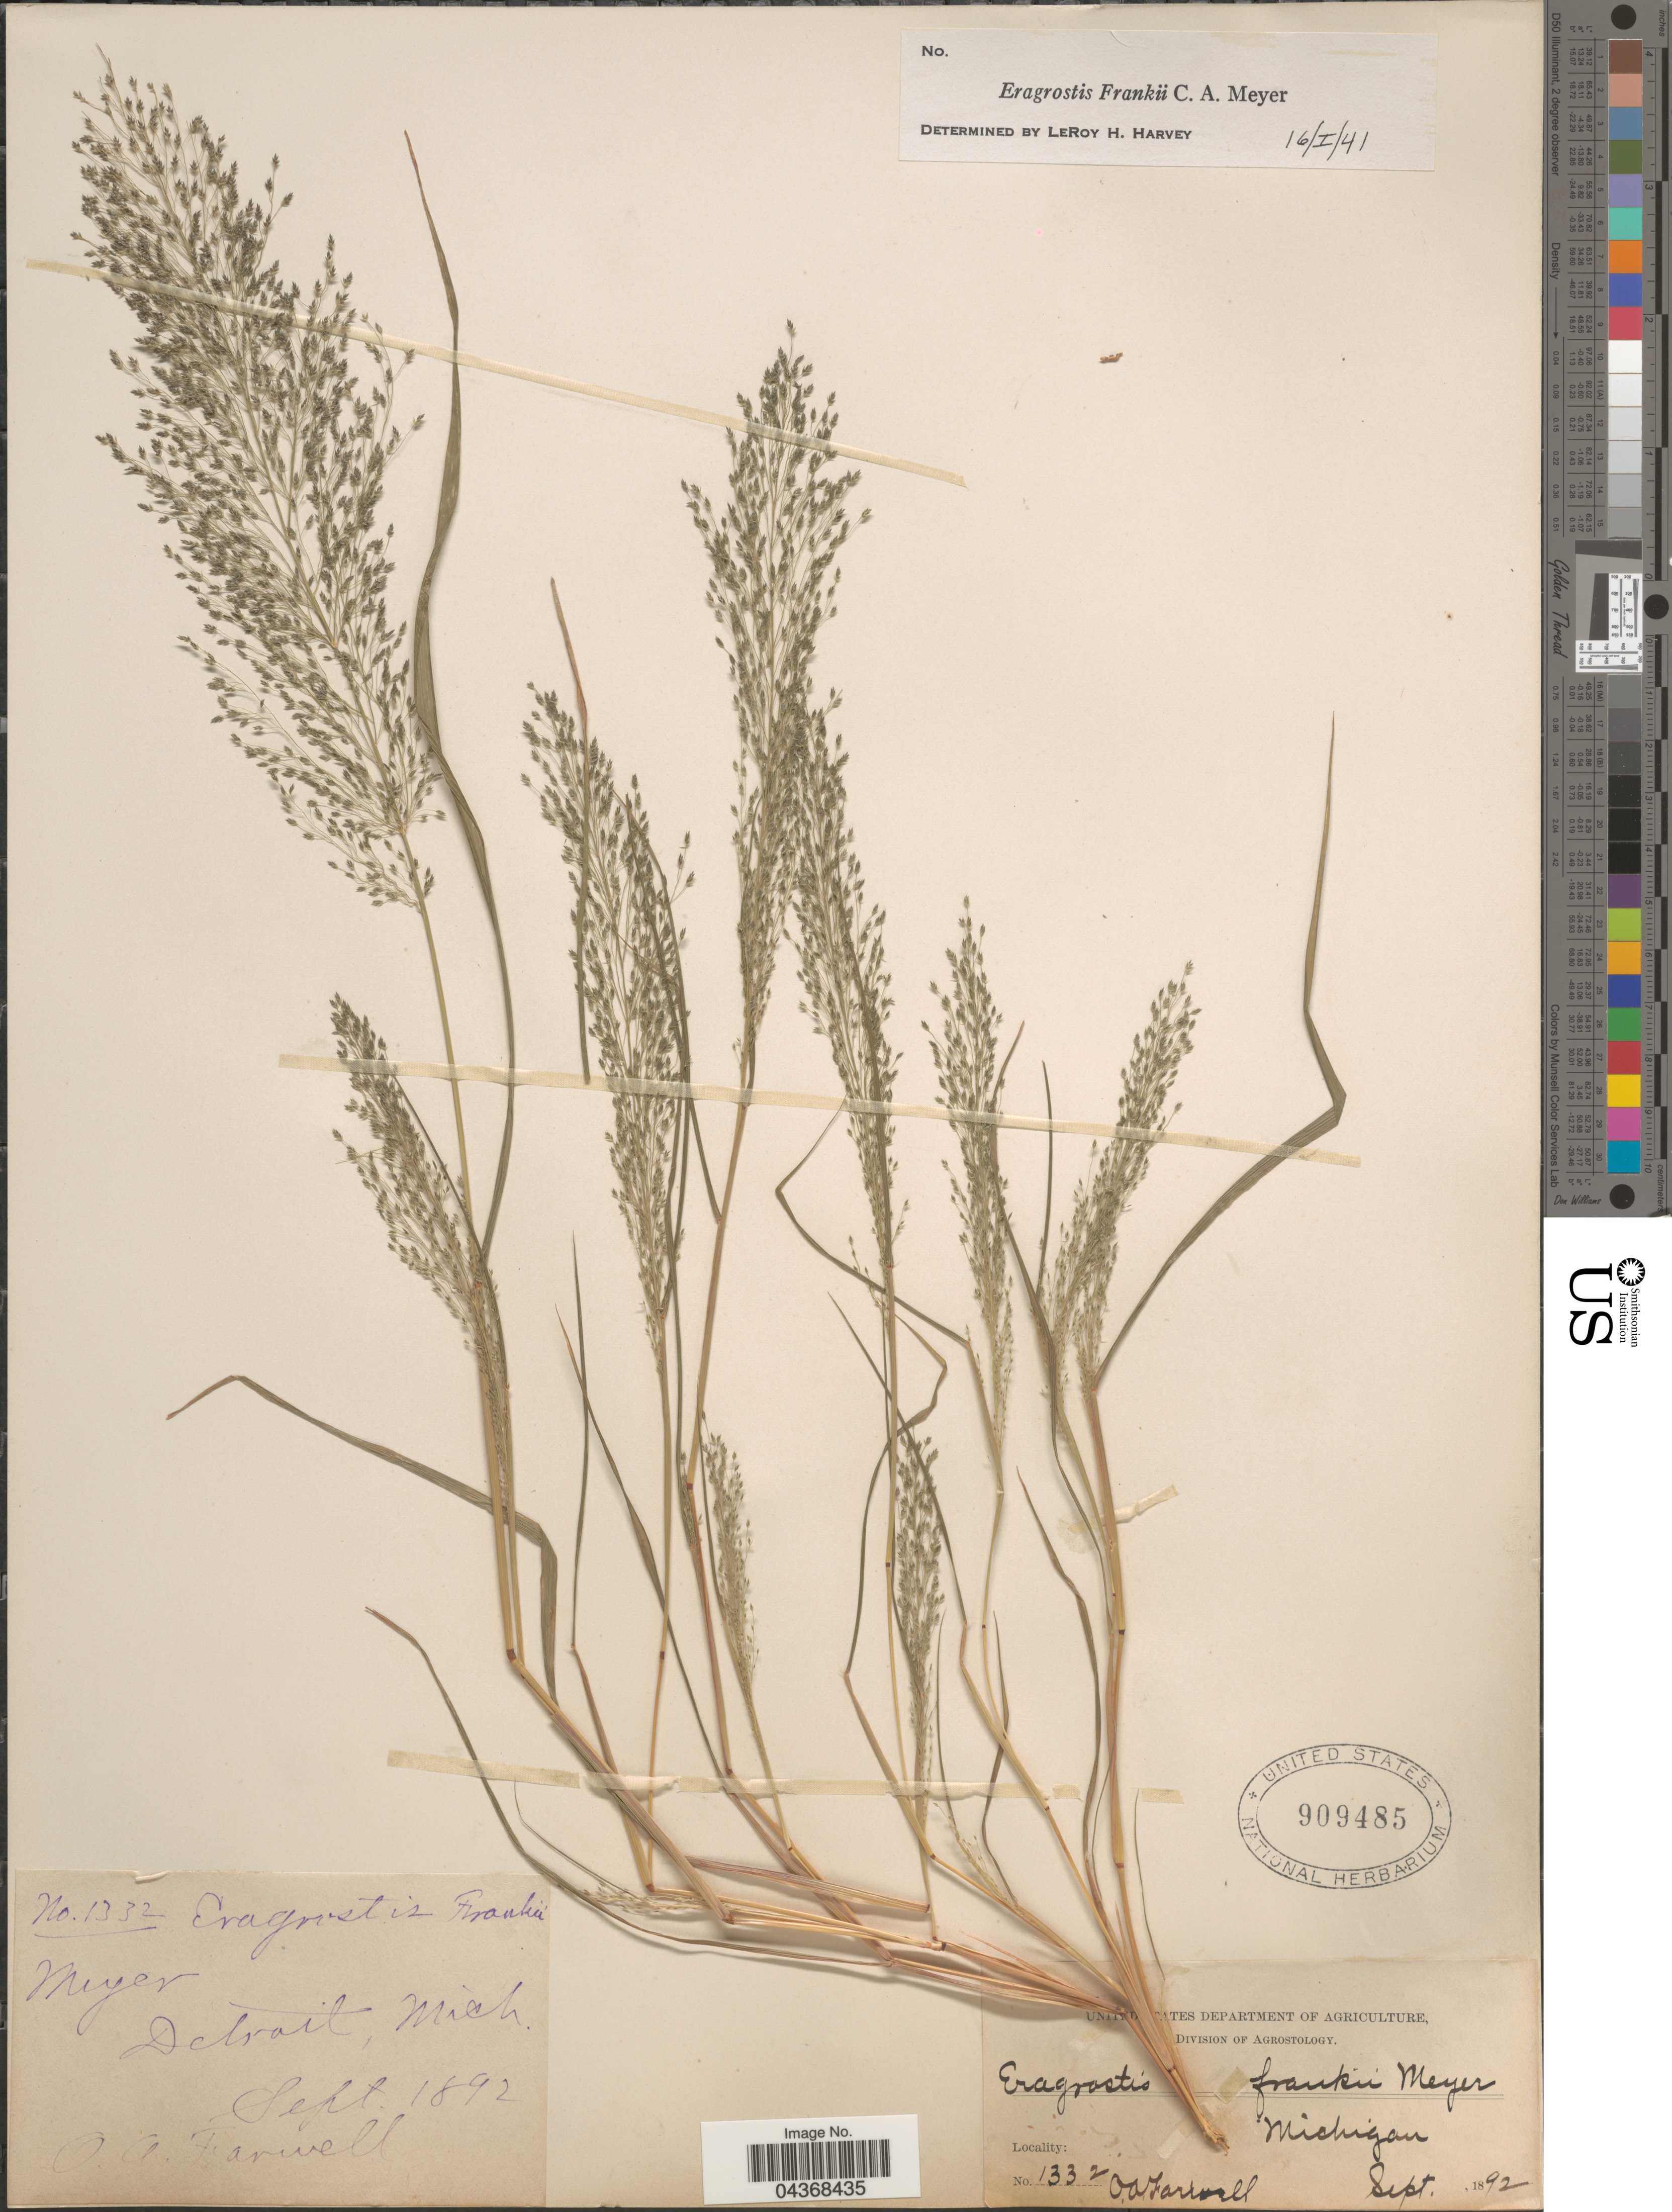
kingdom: Plantae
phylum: Tracheophyta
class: Liliopsida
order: Poales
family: Poaceae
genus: Eragrostis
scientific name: Eragrostis frankii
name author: C.A. Mey. ex Steud.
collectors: O. Farwell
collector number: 1332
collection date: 1892-09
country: United States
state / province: Michigan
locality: Detroit.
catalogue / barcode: US 909485